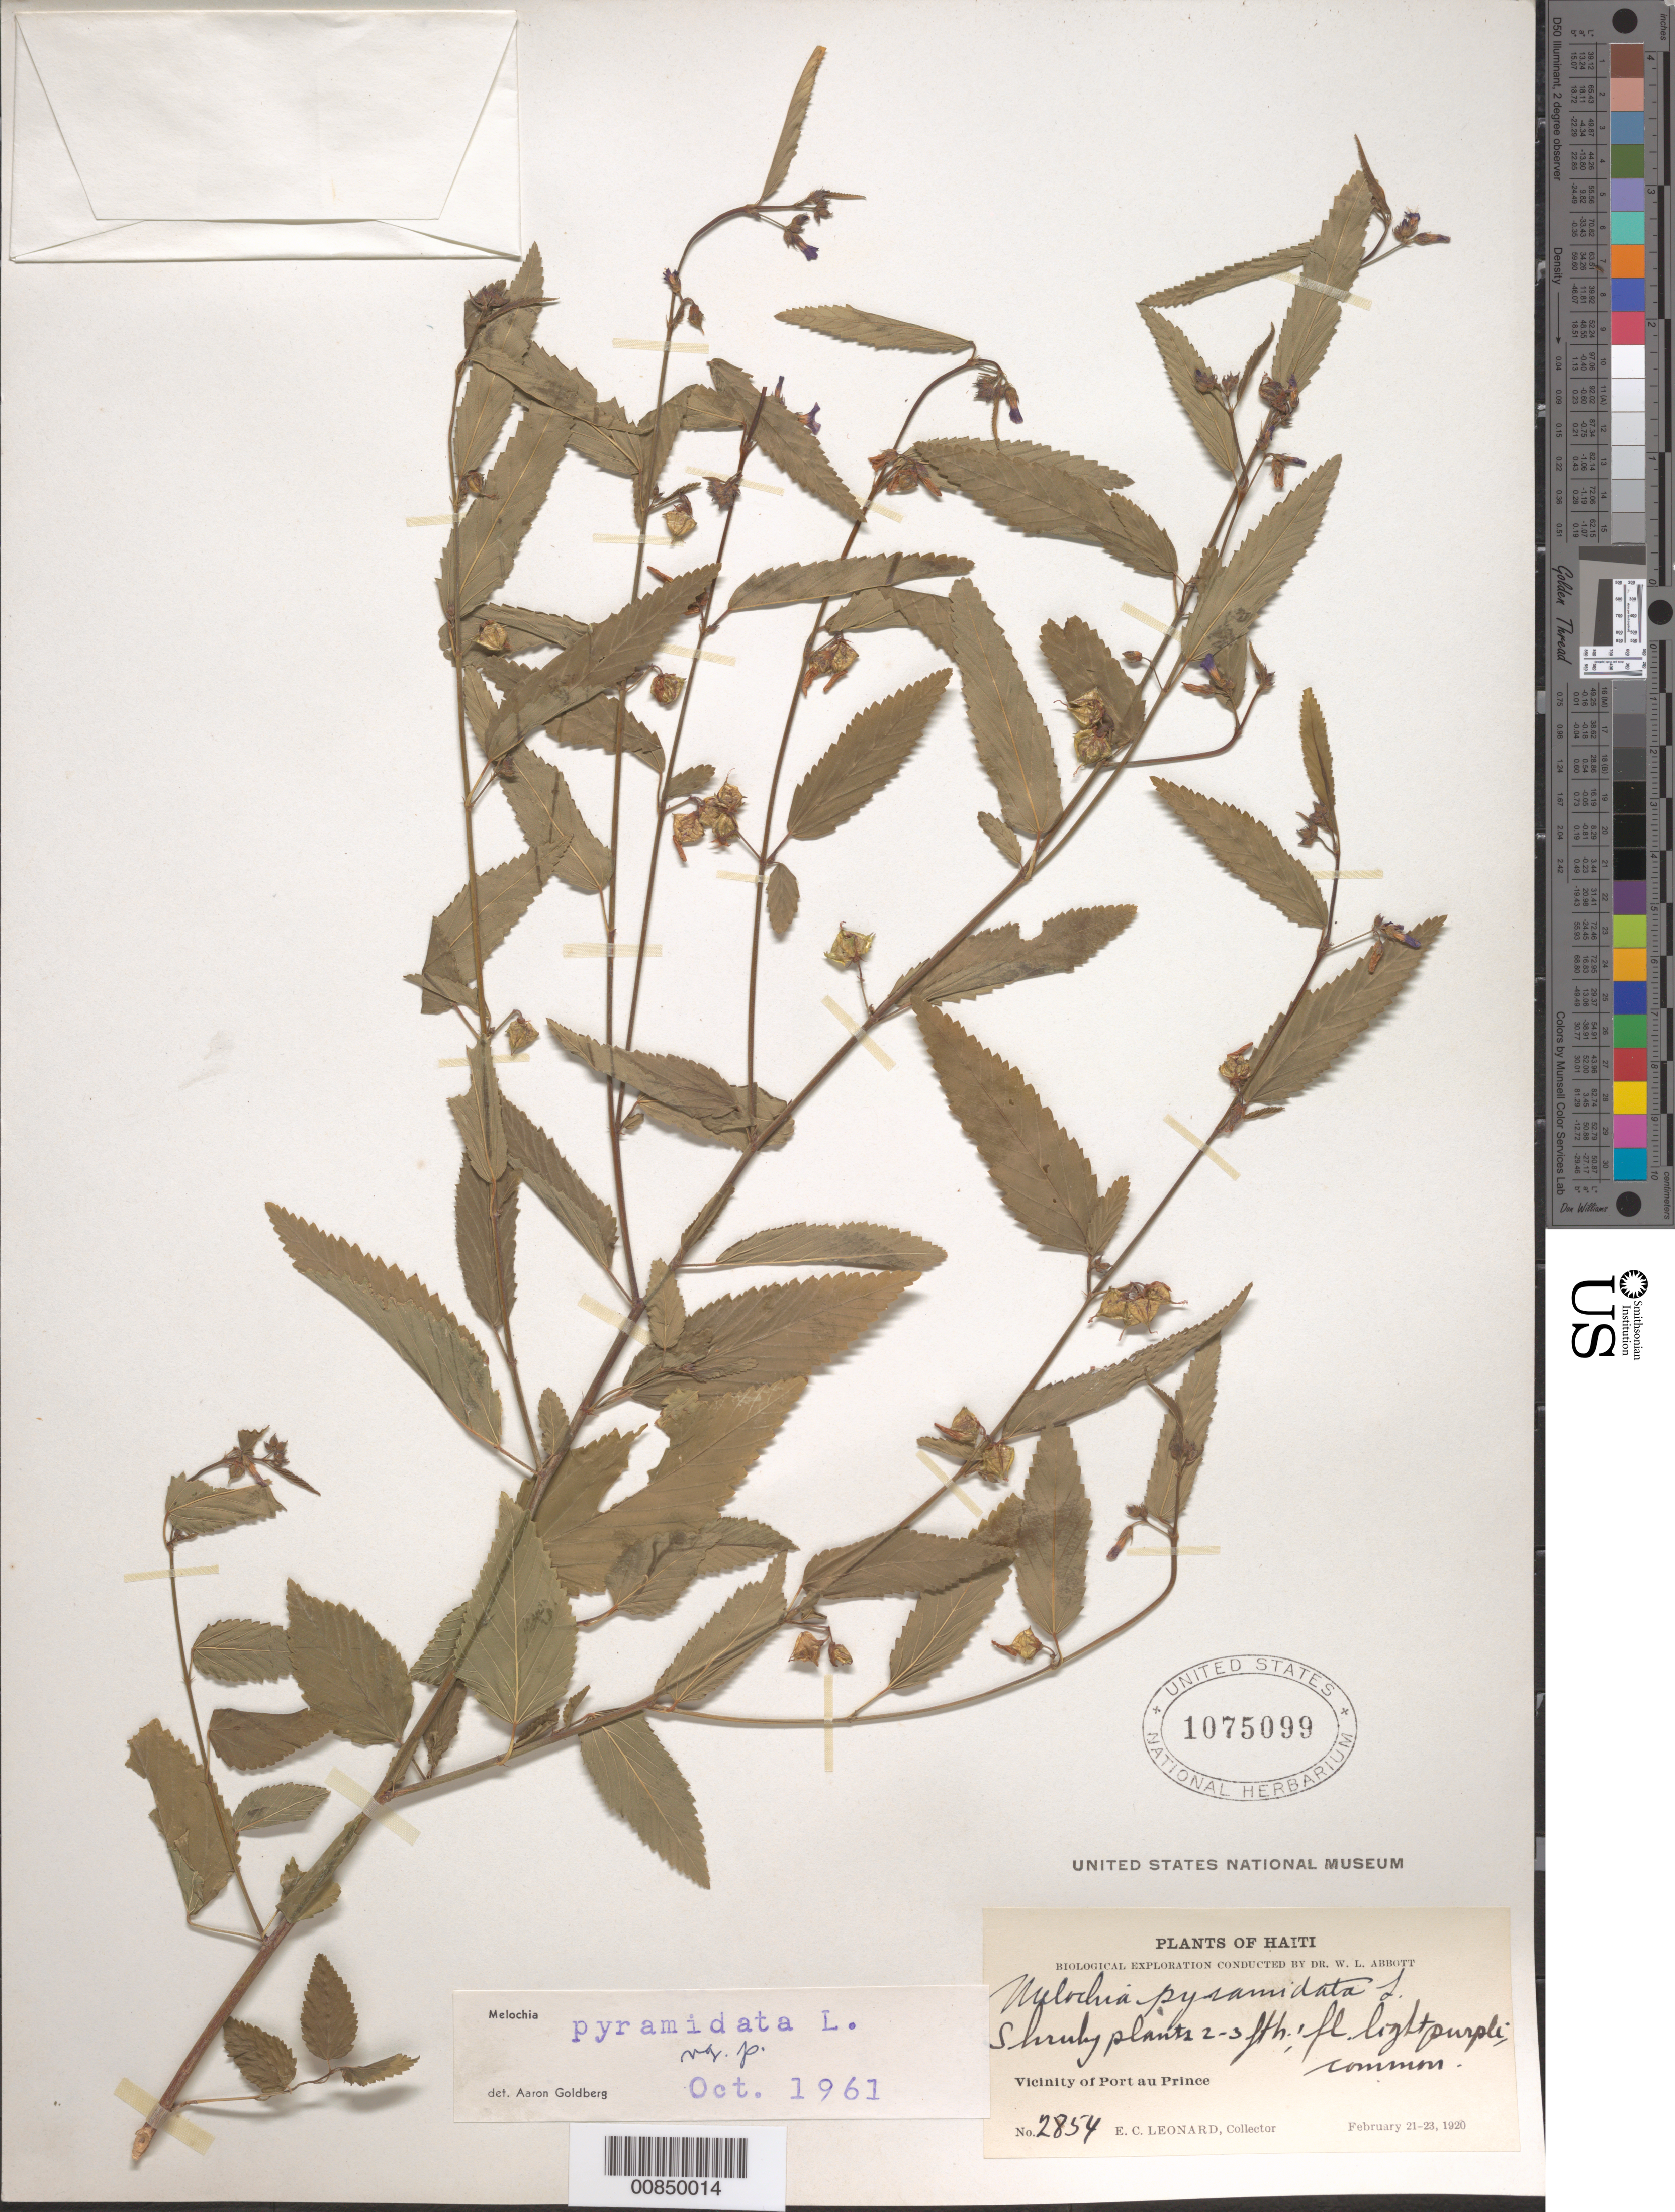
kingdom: Plantae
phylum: Tracheophyta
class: Magnoliopsida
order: Malvales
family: Malvaceae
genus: Melochia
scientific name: Melochia pyramidata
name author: L.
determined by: Goldberg, Aaron, (US), NMNH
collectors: E. C. Leonard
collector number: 2854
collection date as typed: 21 Feb 1920 to 23 Feb 1920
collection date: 1920-02-21/1920-02-23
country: Haiti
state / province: Ouest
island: Hispaniola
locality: Vicinity of Port au Prince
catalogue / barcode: US 1075099